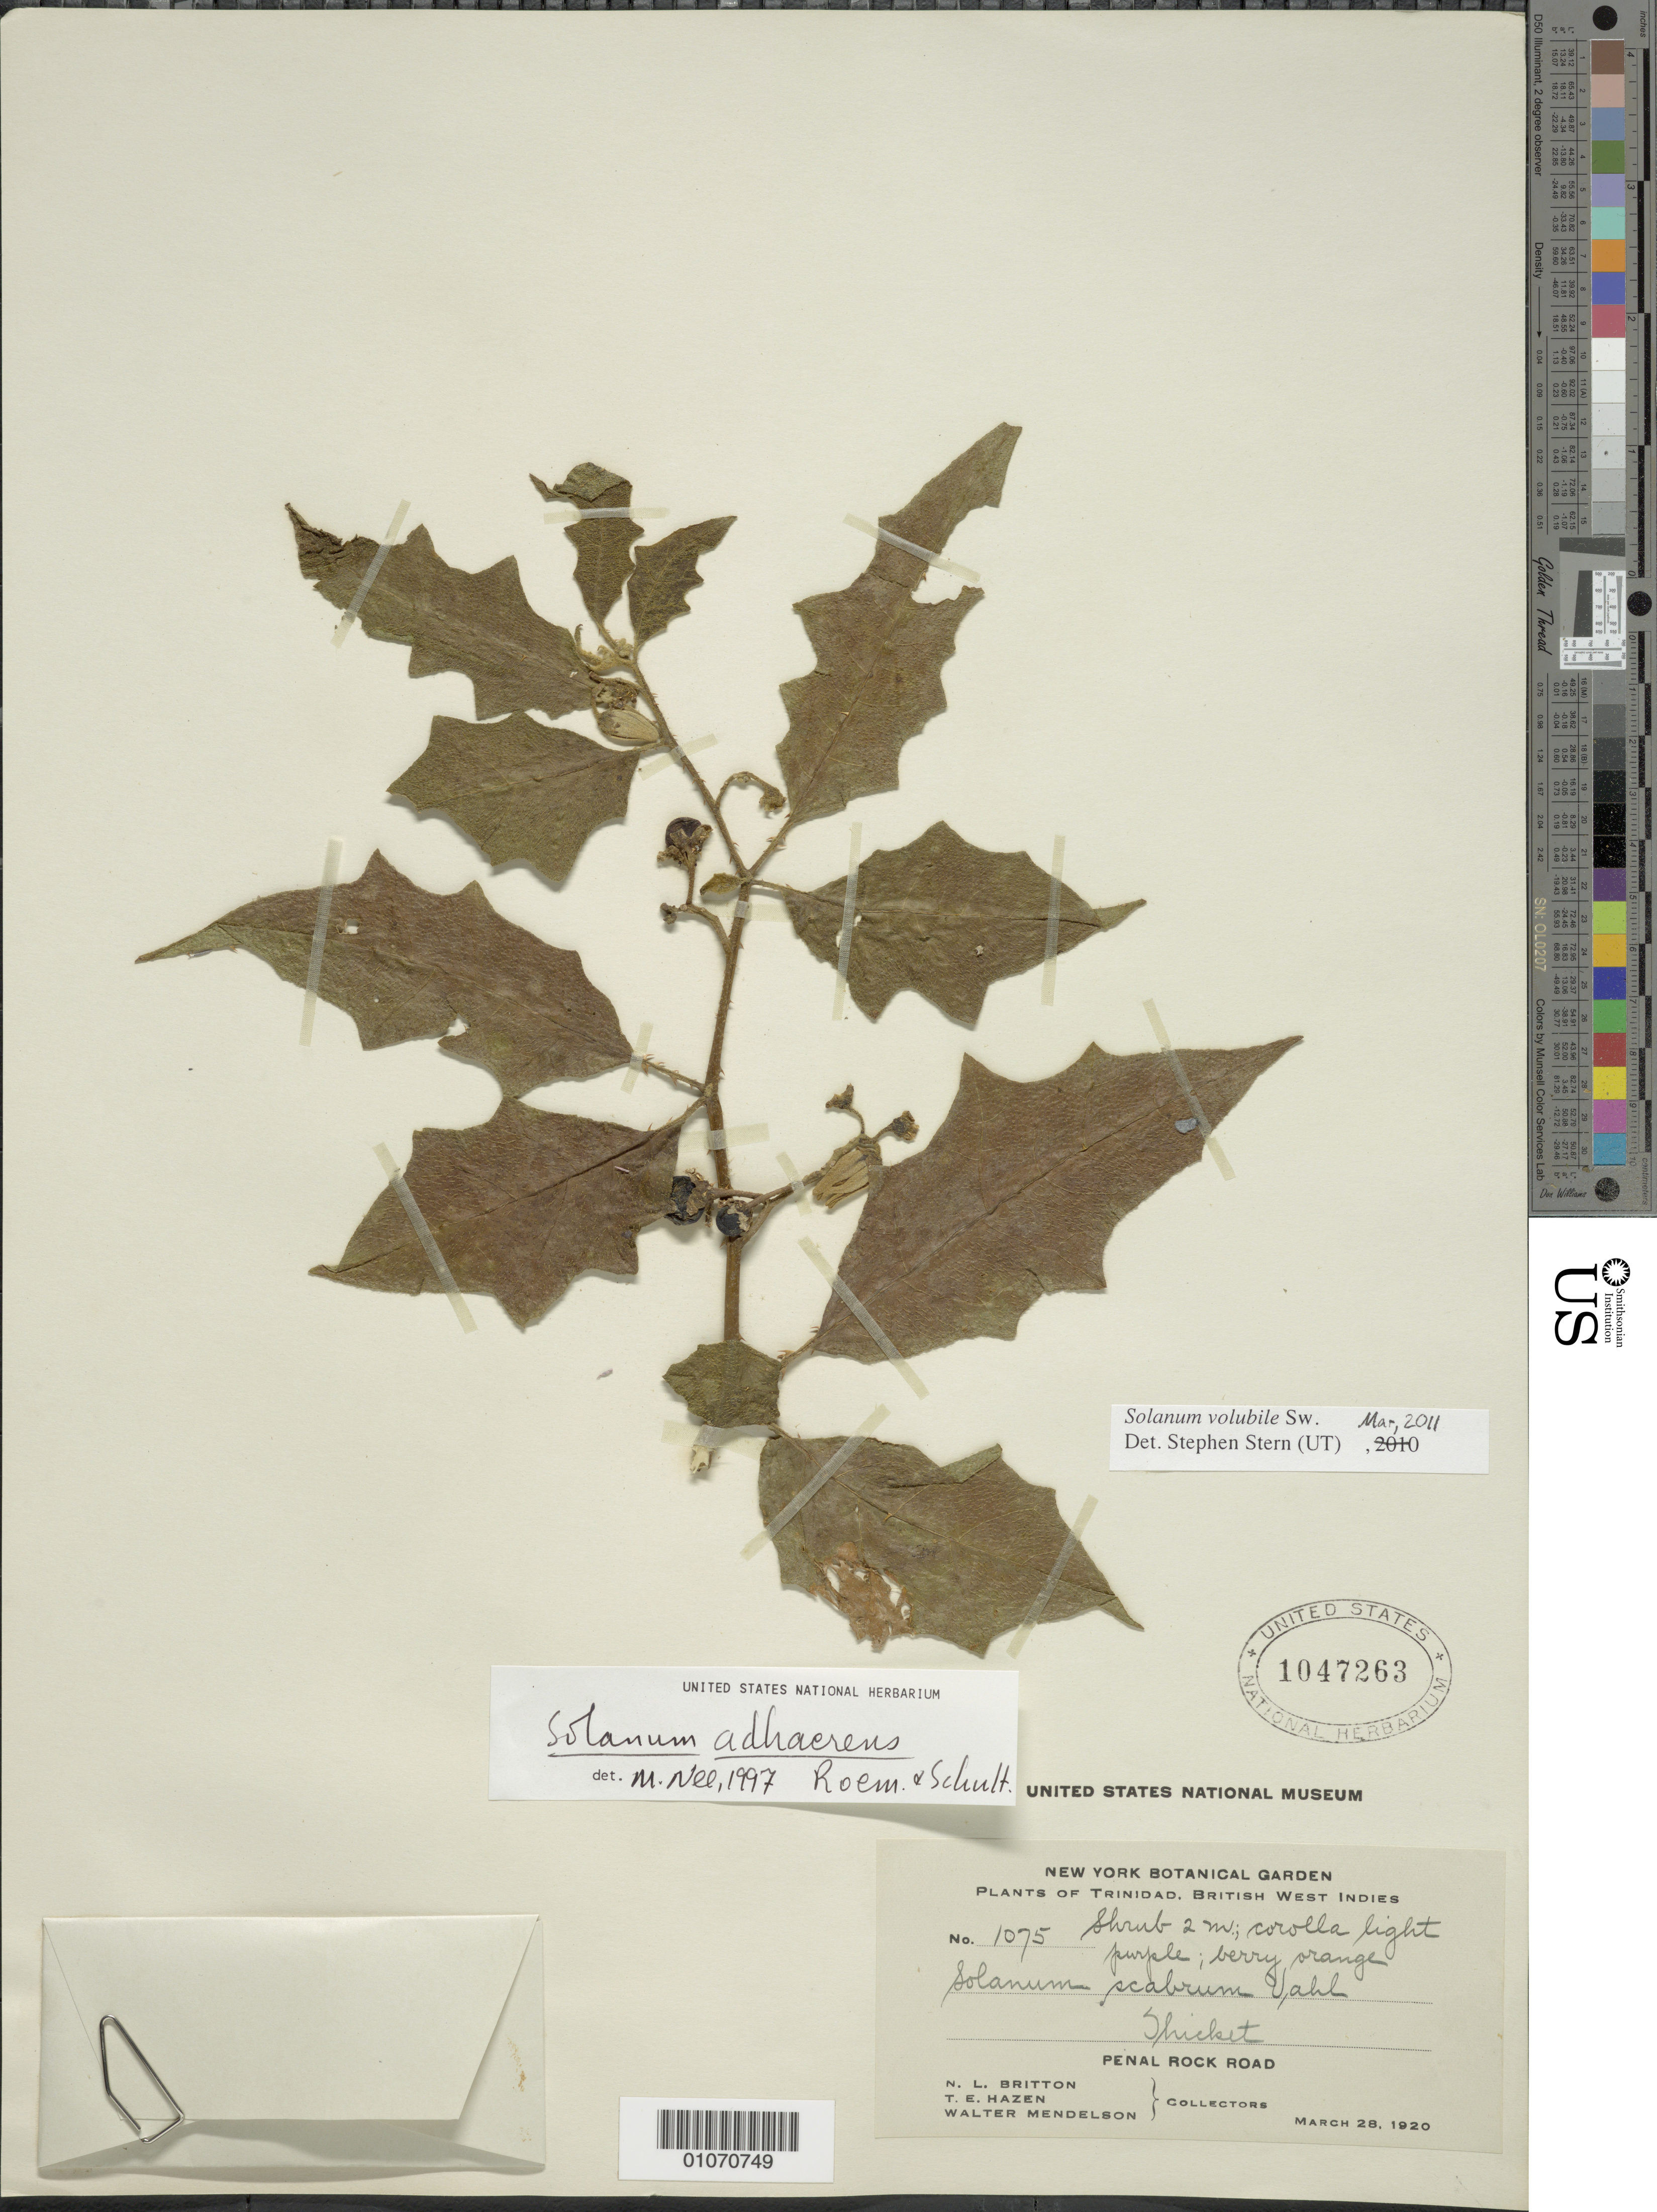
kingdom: Plantae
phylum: Tracheophyta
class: Magnoliopsida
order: Solanales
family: Solanaceae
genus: Solanum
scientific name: Solanum volubile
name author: Sw.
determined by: Stern, S. R., (UT)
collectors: N. Britton, T. E. Hazen & W. Mendelson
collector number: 1075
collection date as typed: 28 Mar 1920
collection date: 1920-03-28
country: Trinidad and Tobago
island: Trinidad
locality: Penal Rock Road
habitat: Thicket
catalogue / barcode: US 1047263